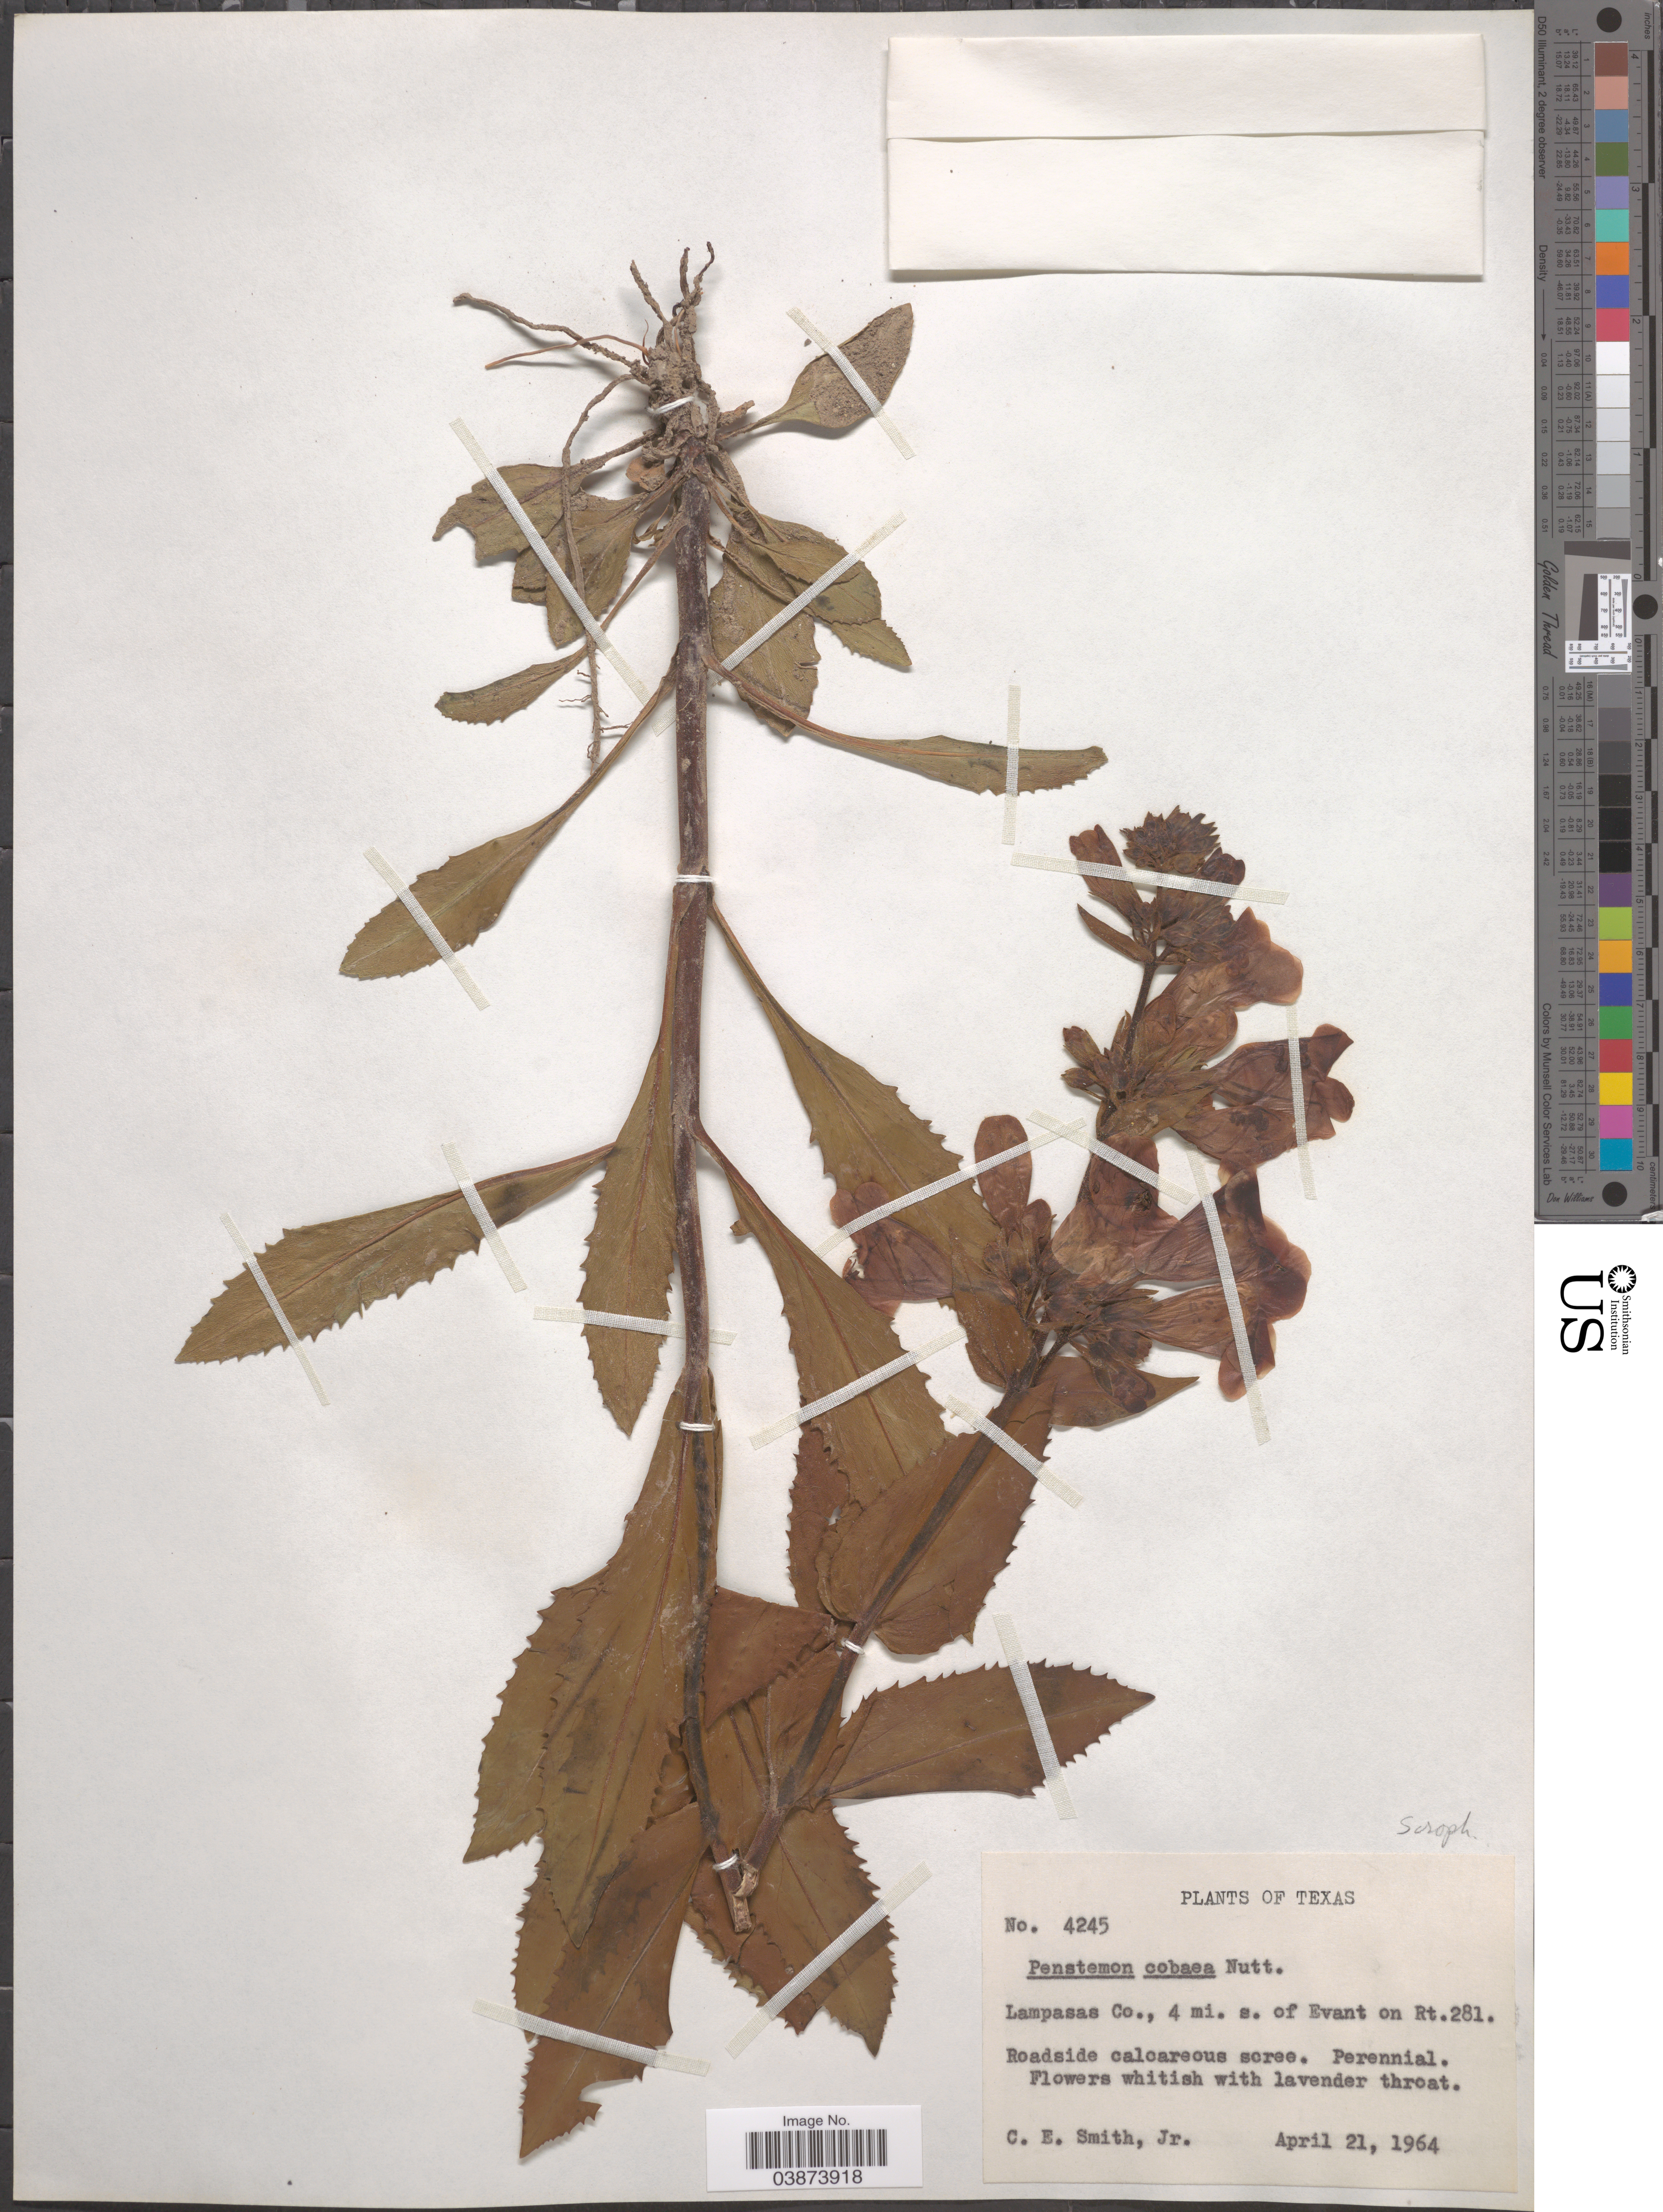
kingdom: Plantae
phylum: Tracheophyta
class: Magnoliopsida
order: Lamiales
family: Plantaginaceae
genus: Penstemon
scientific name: Penstemon cobaea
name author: (Nutt.)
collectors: C. E. Smith Jr.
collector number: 4245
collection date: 1964-04-21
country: United States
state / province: Texas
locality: Lampasas Co., 4 mi. s. of Evant on Rt.281.